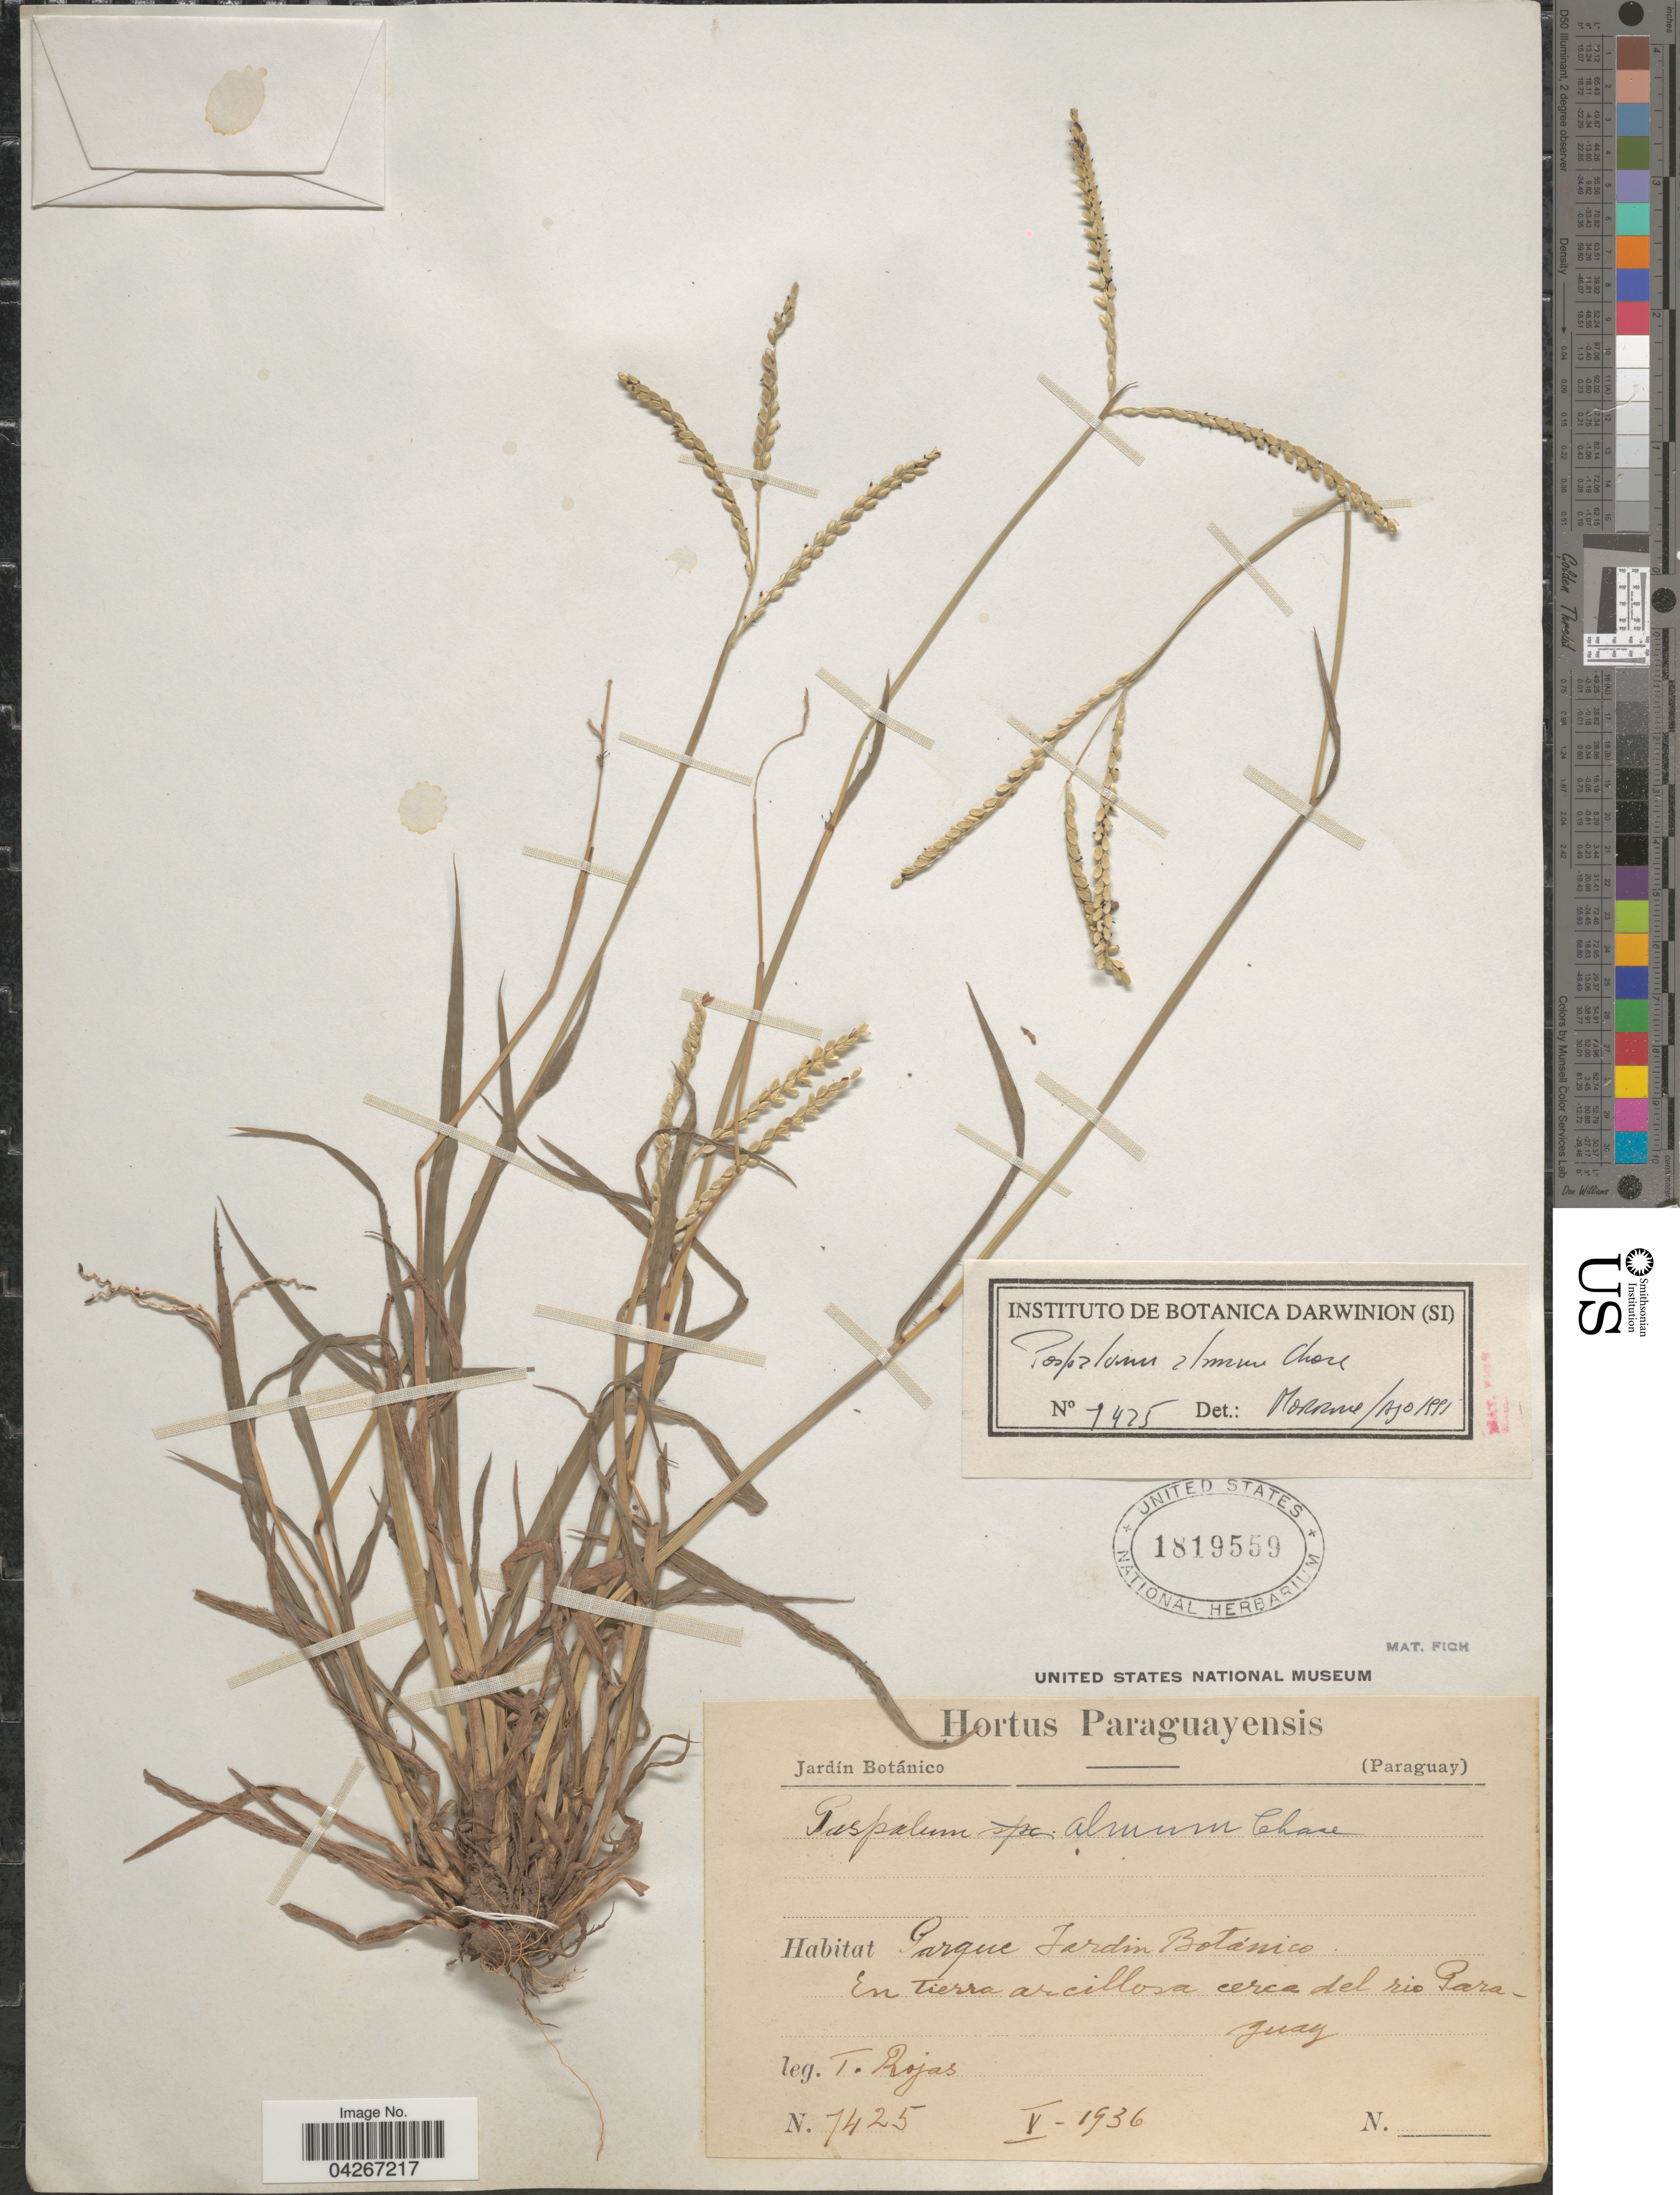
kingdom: Plantae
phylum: Tracheophyta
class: Liliopsida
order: Poales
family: Poaceae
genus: Paspalum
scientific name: Paspalum almum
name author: Chase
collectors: T. Rojas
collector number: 7425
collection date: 1936-05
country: Paraguay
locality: Parque Jardin Botánico. En Tierra arcillosa cerca del rio Paraguay.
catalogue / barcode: US 1819559